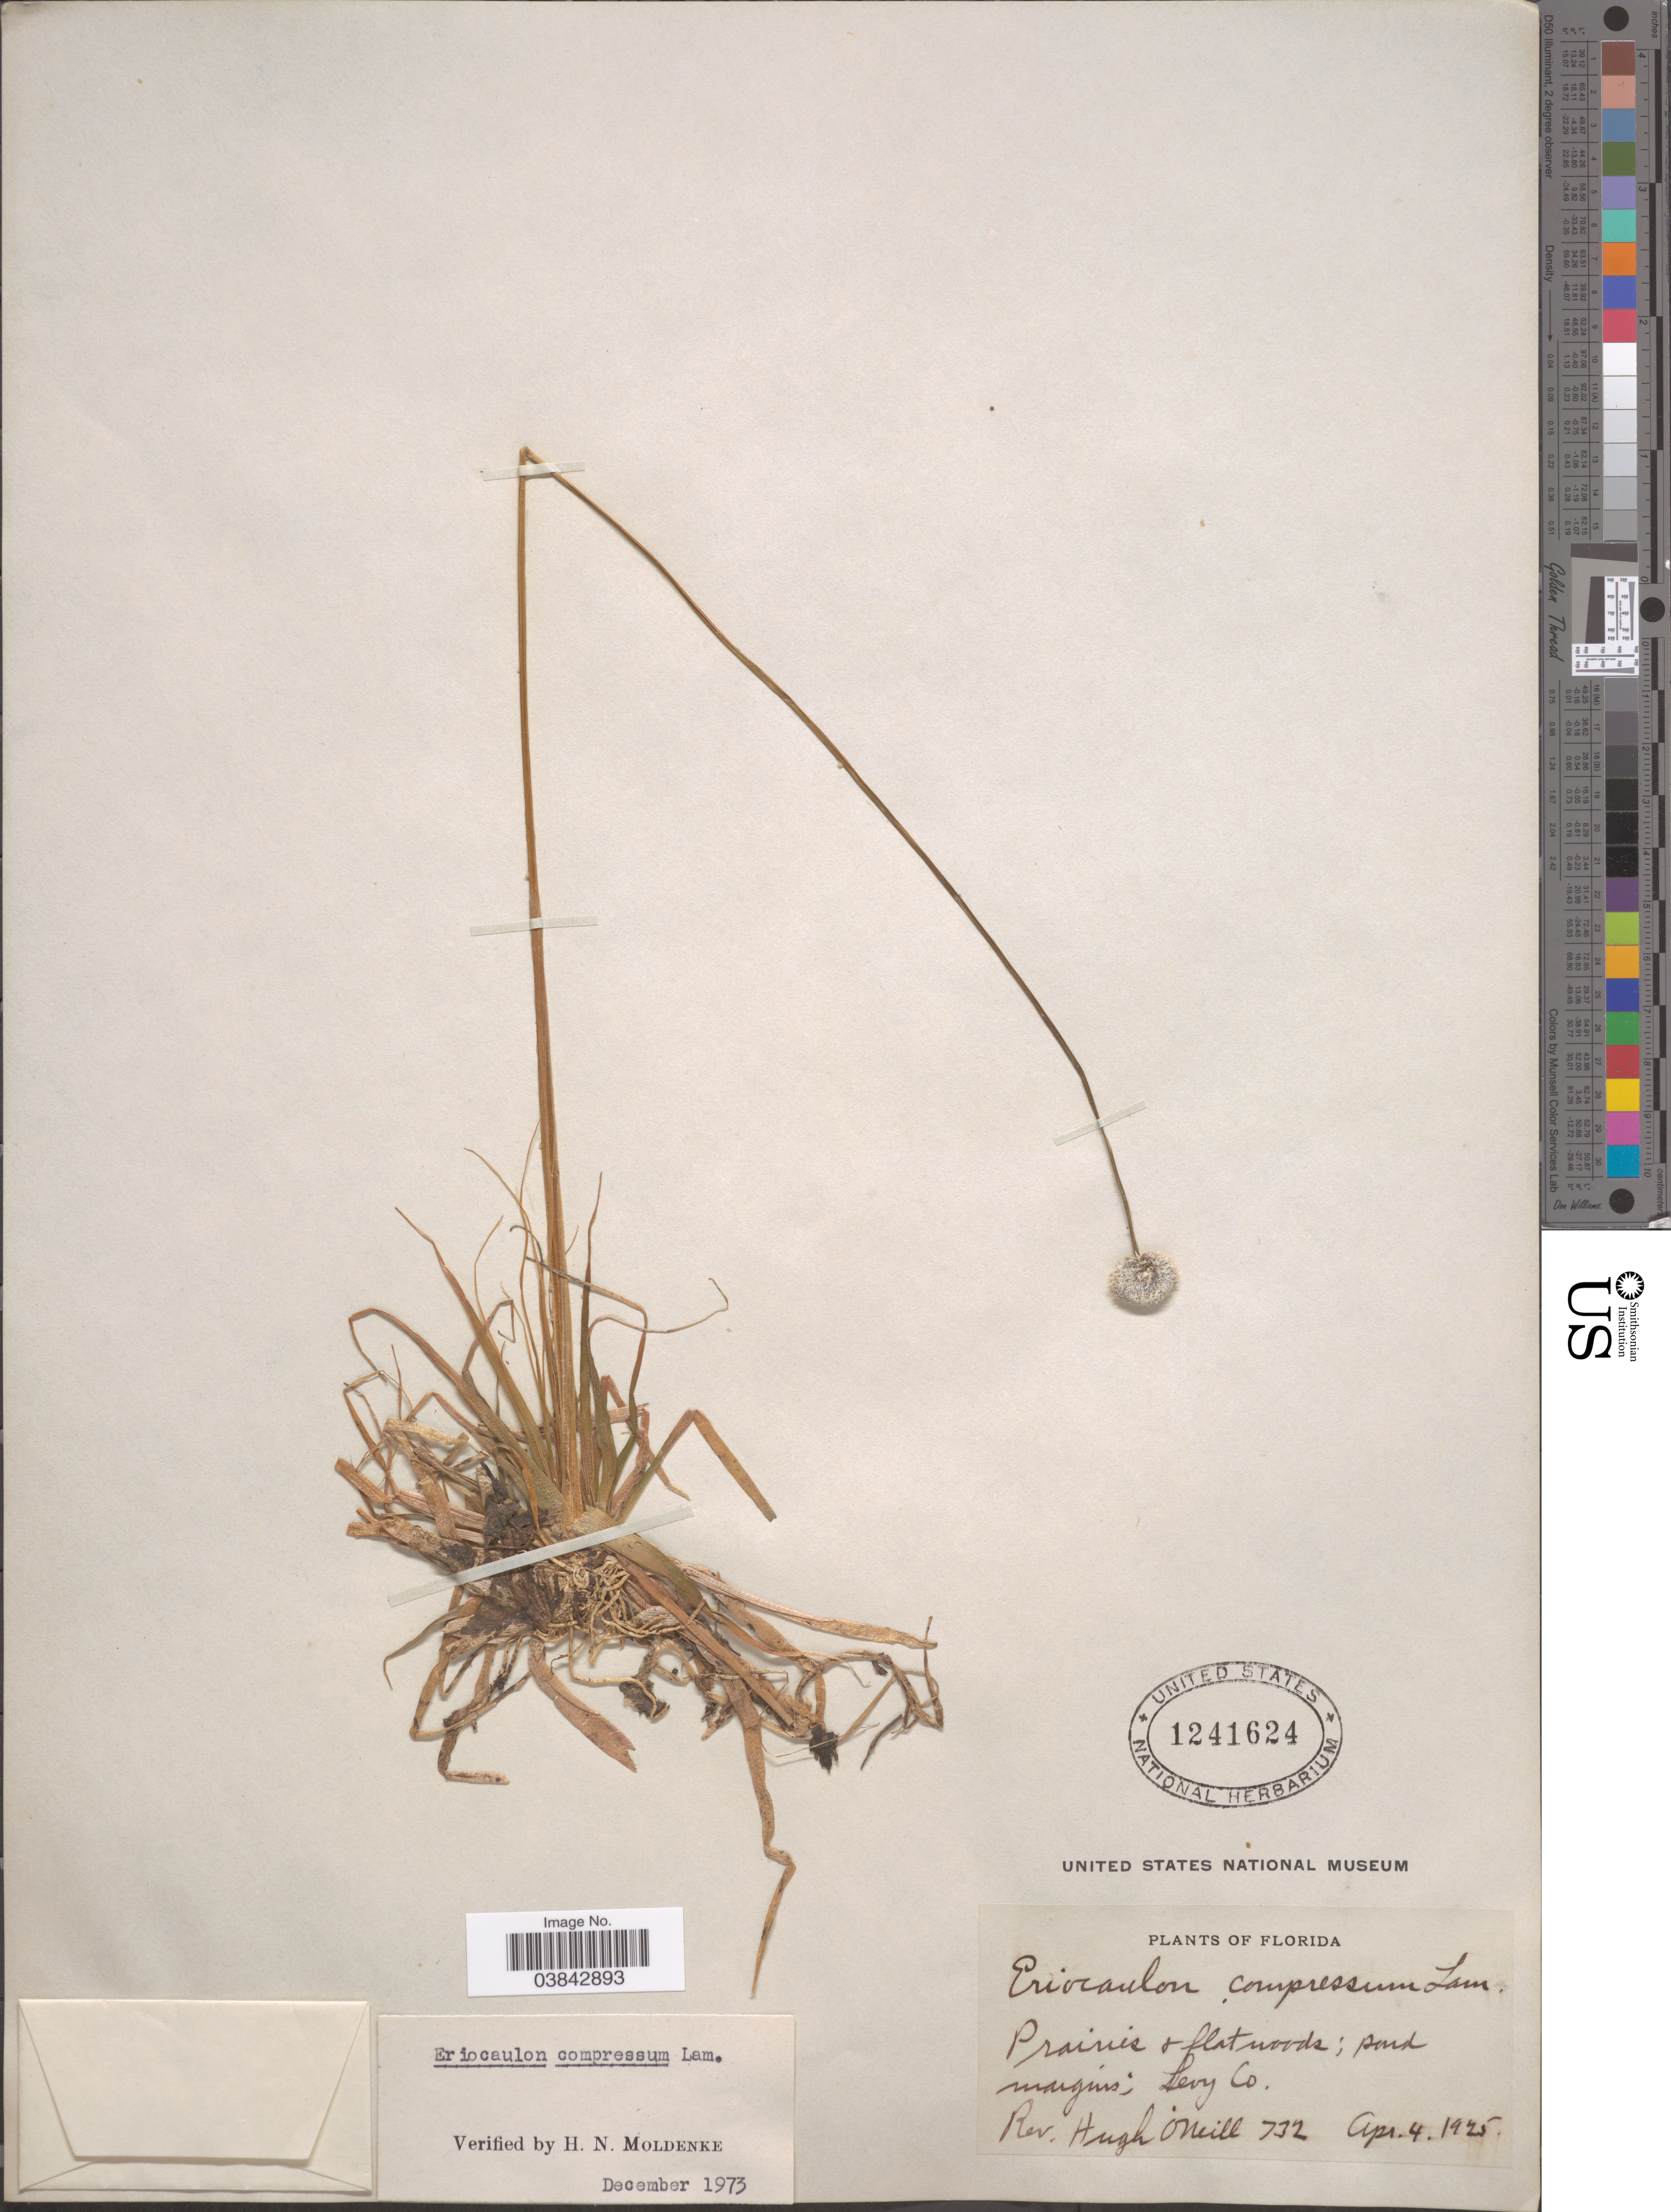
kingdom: Plantae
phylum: Tracheophyta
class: Liliopsida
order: Poales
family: Eriocaulaceae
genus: Eriocaulon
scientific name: Eriocaulon compressum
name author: Lam.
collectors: H. O'Neill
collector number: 732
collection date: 1925-04-04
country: United States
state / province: Florida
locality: Levy Co.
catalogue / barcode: US 1241624